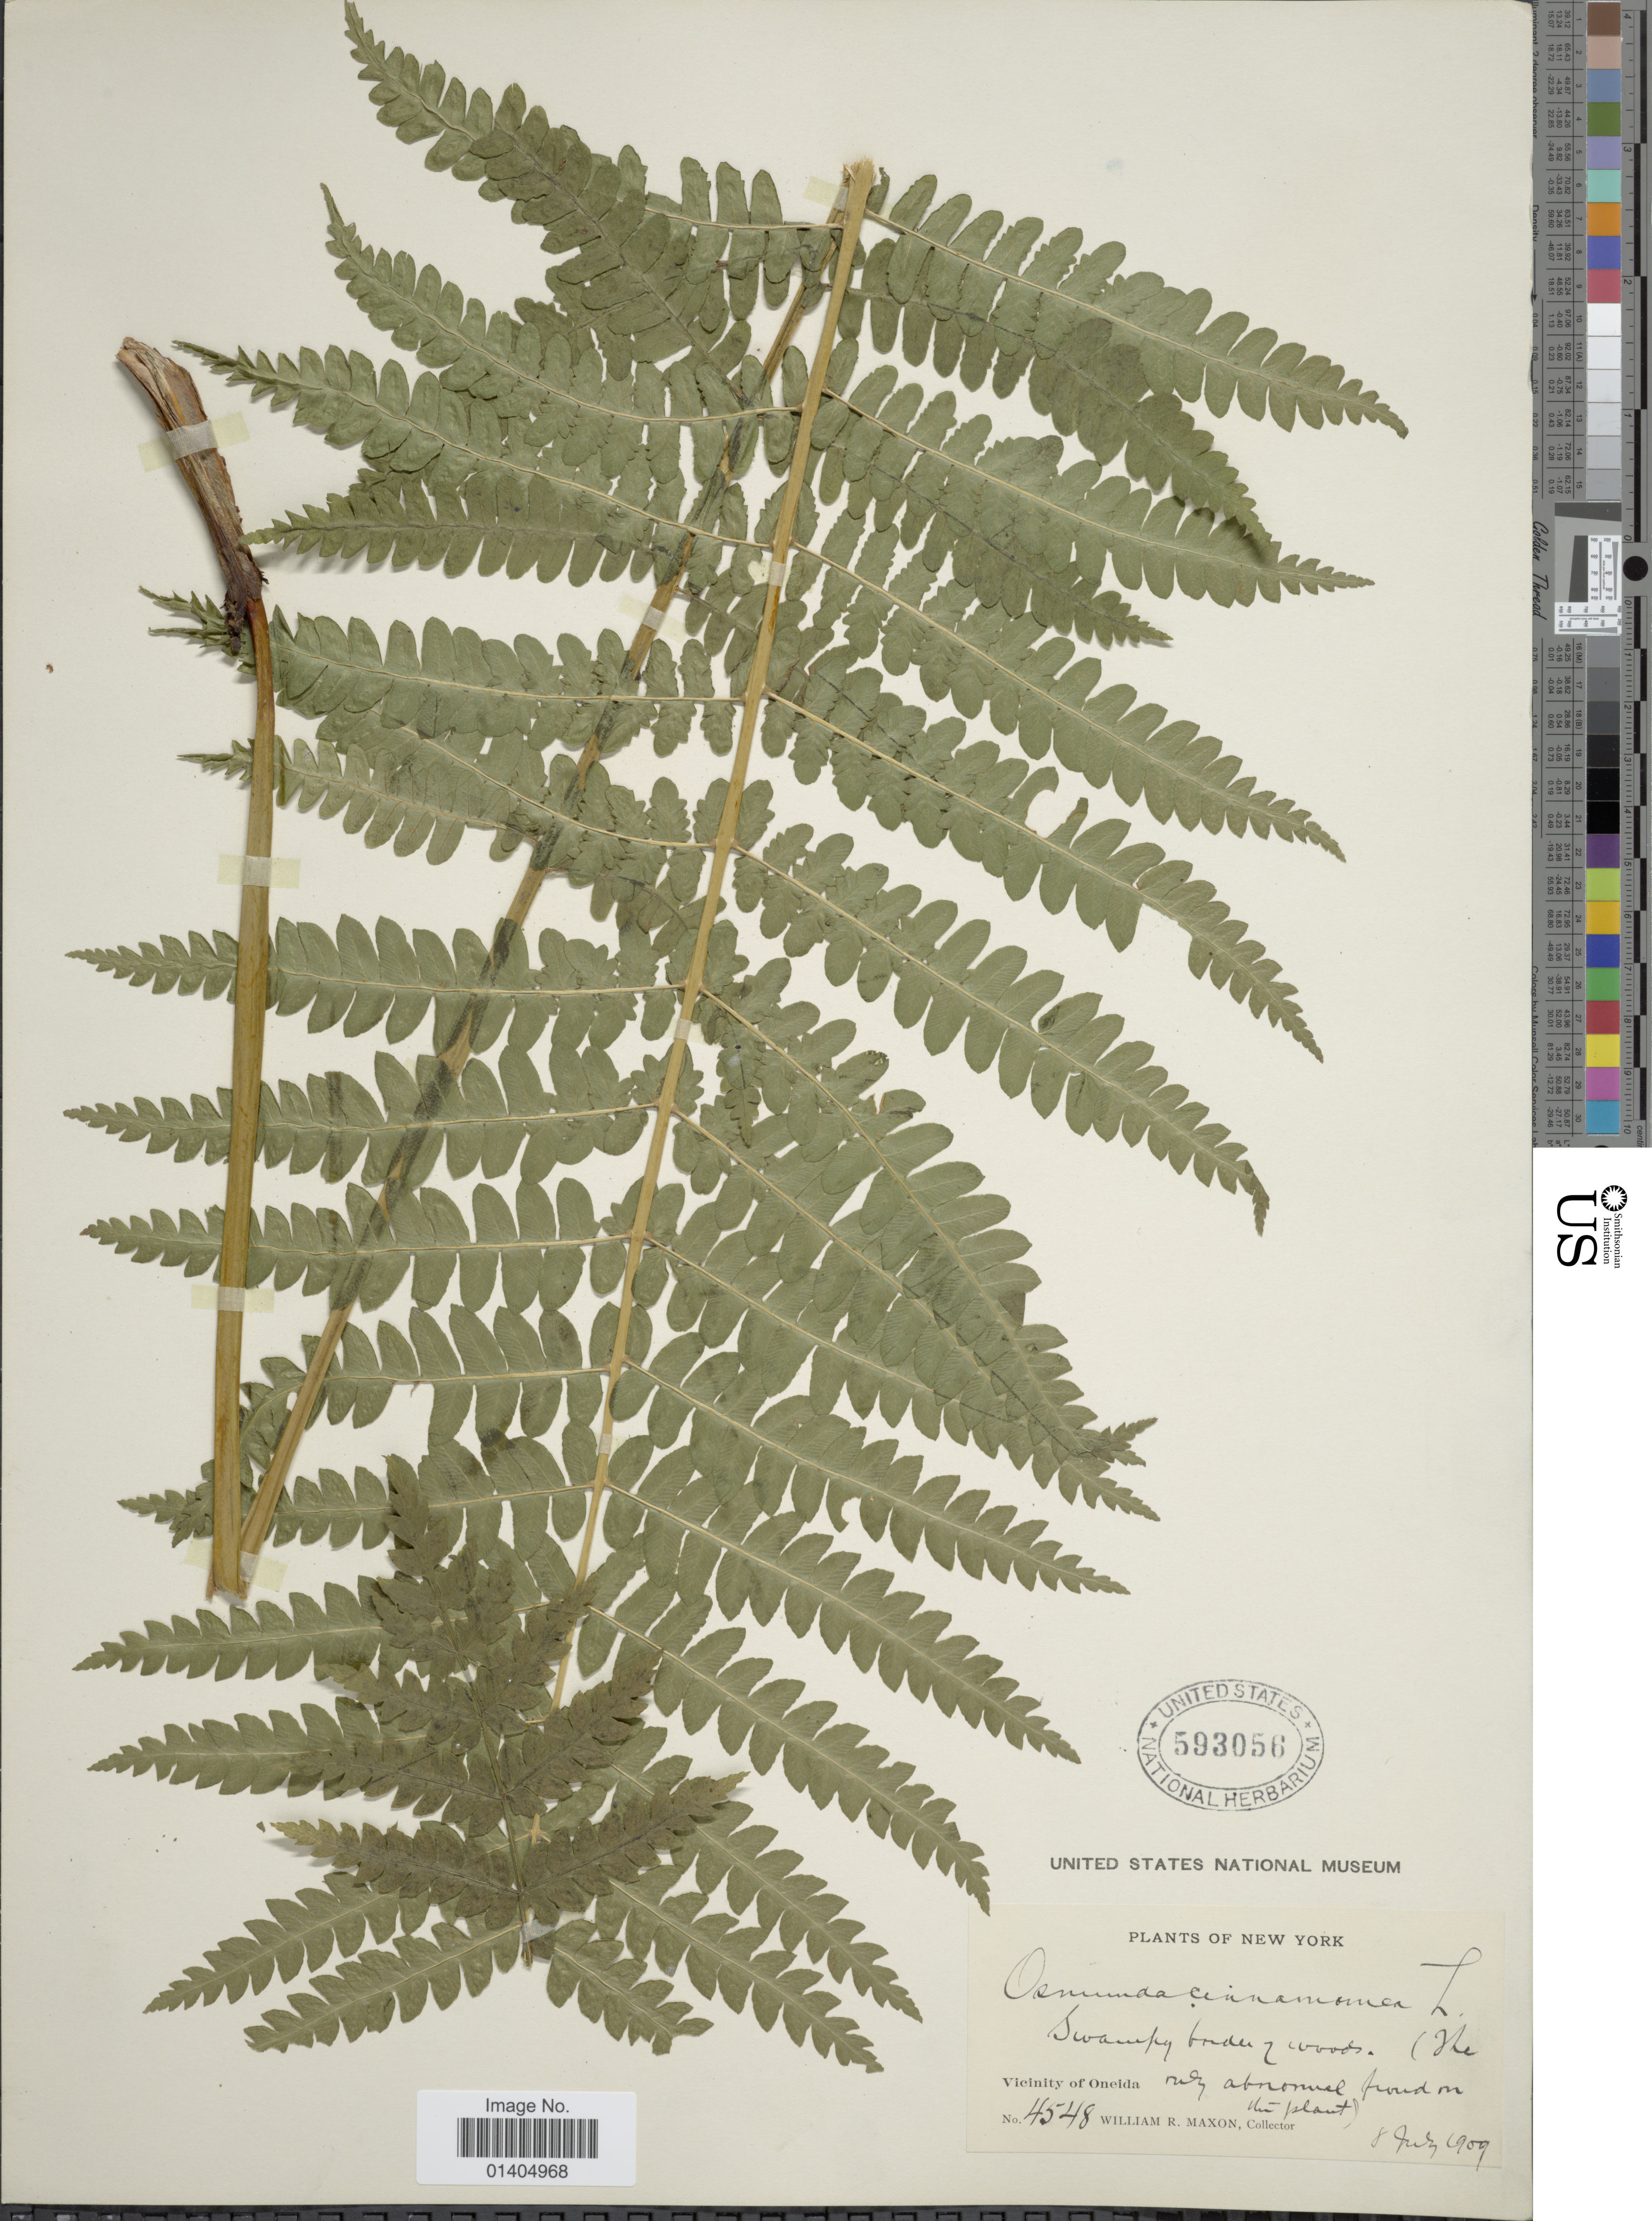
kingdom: Plantae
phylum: Tracheophyta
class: Polypodiopsida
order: Osmundales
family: Osmundaceae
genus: Osmundastrum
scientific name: Osmundastrum cinnamomeum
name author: (L.) C. Presl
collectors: W. R. Maxon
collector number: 4548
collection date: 1909-07-08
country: United States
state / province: New York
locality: Vicinity of Oneida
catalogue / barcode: US 593056